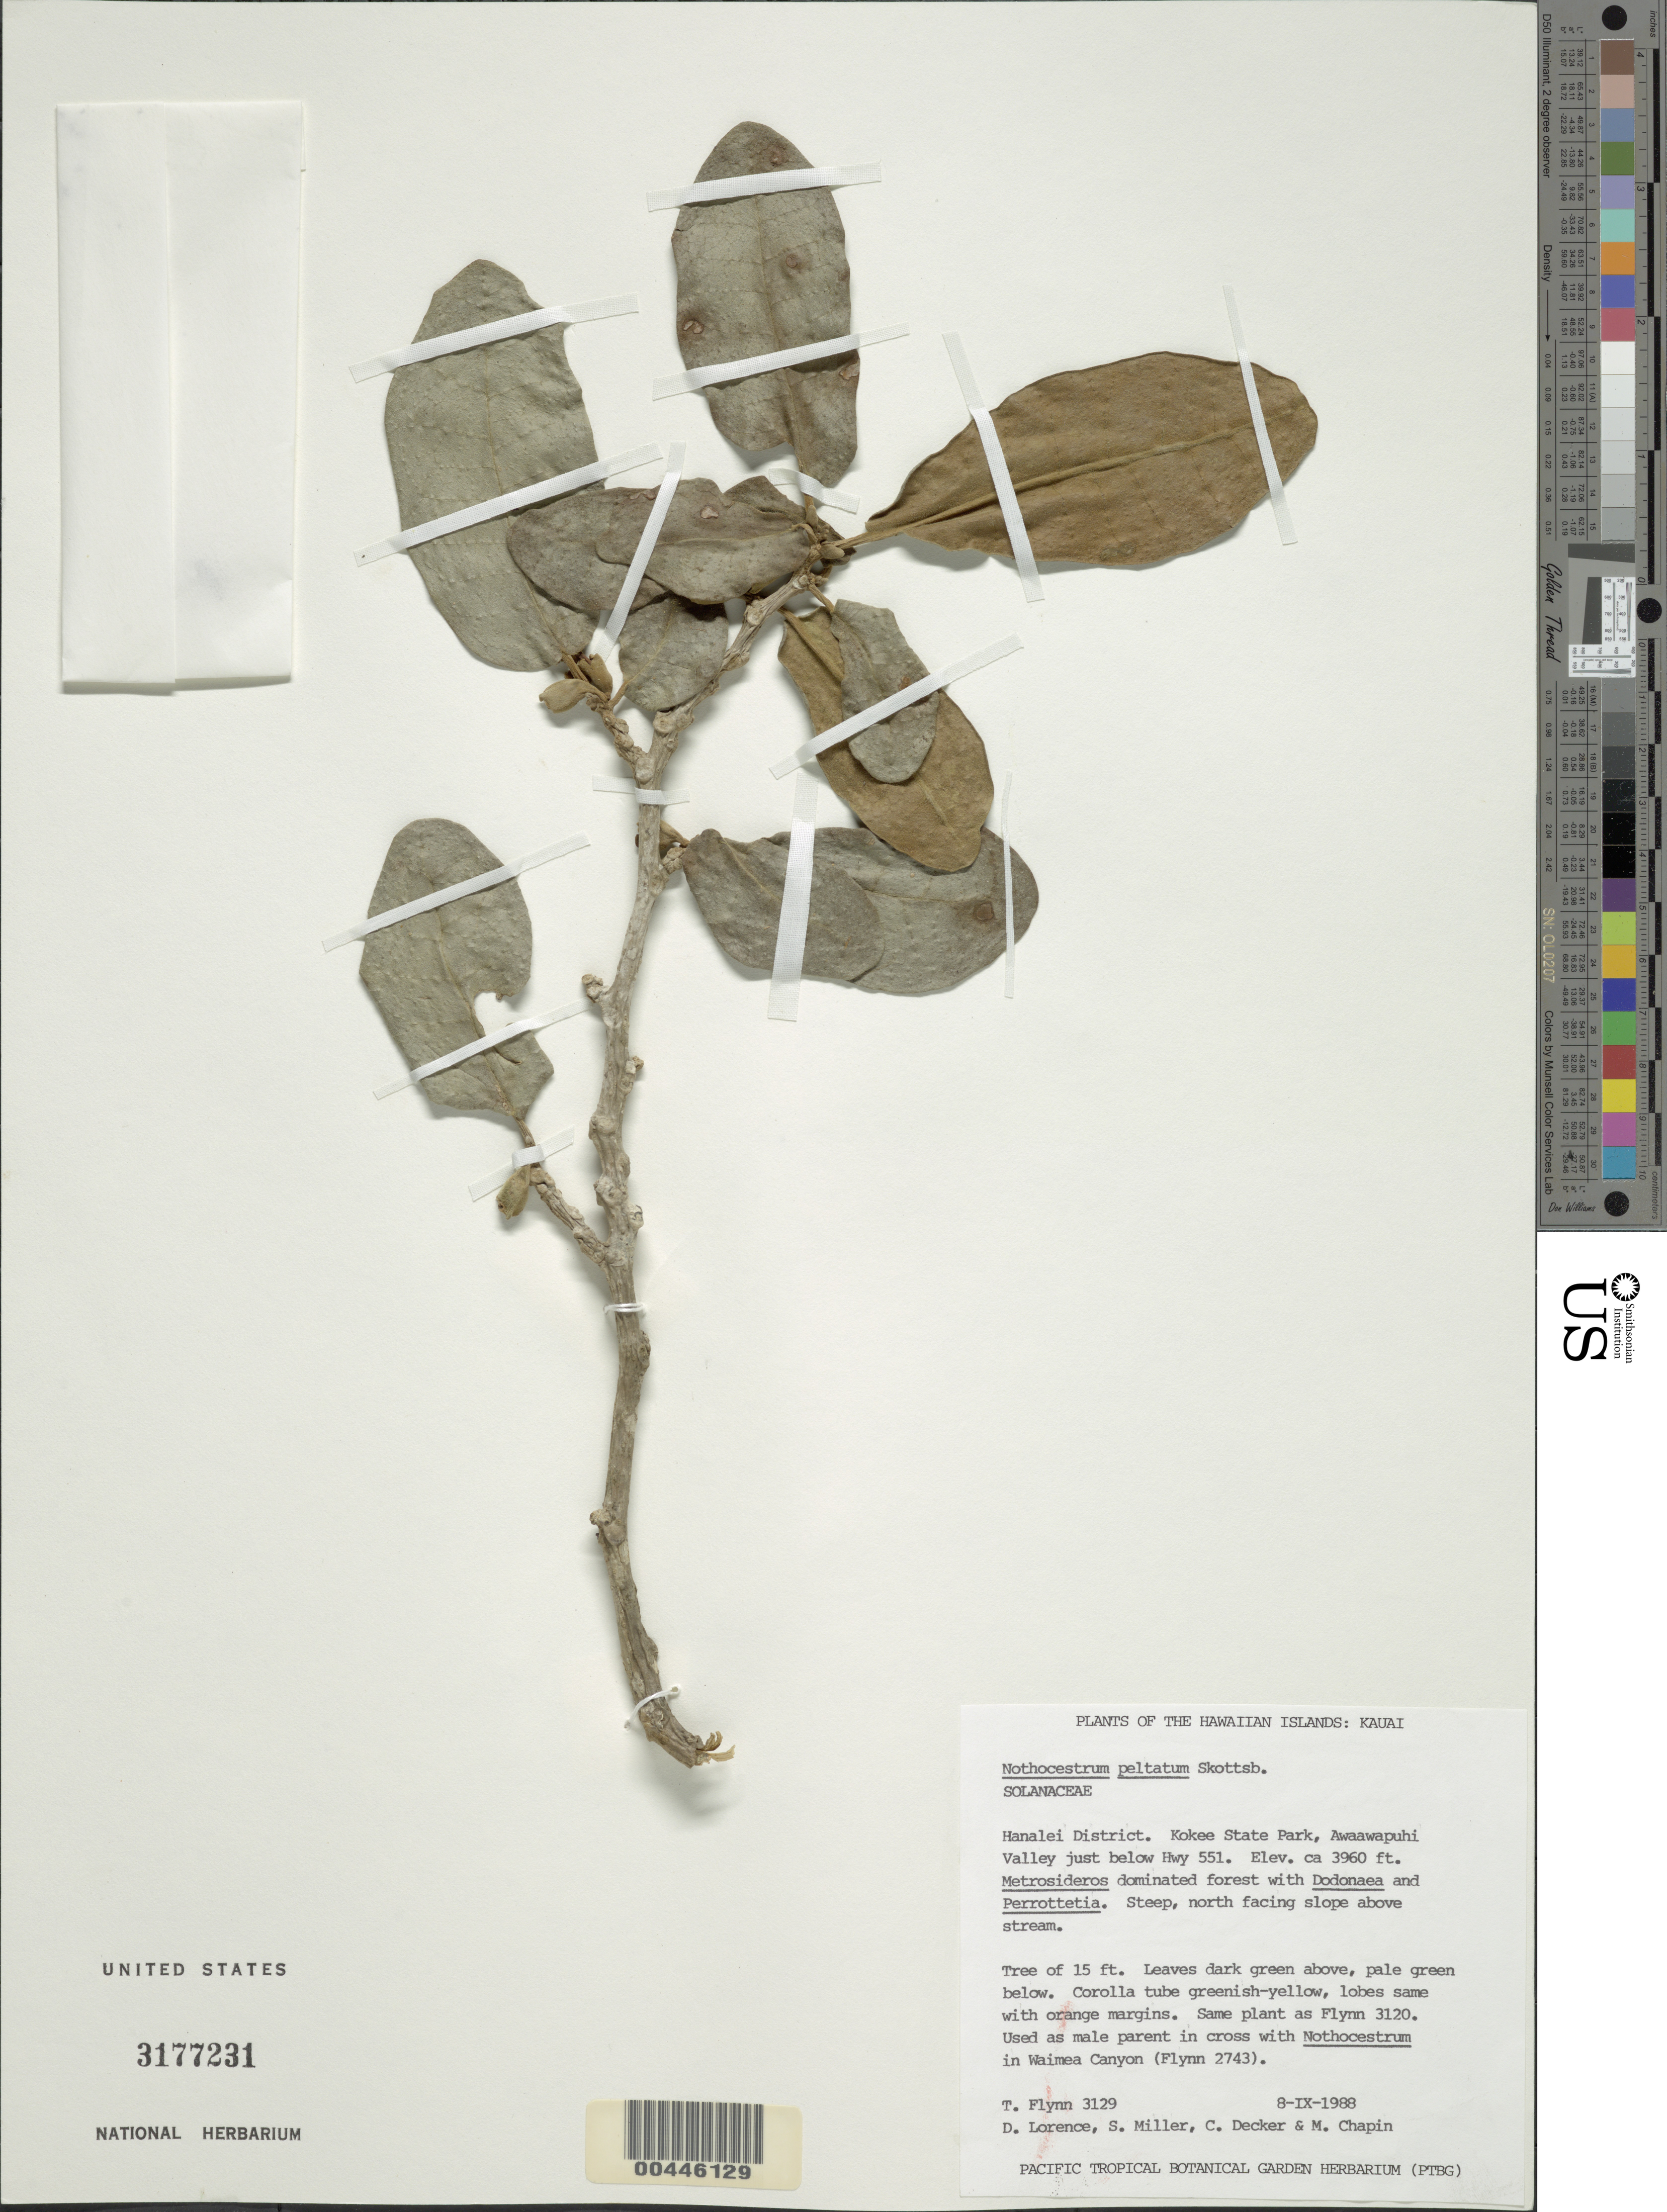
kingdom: Plantae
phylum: Tracheophyta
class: Magnoliopsida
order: Solanales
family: Solanaceae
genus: Nothocestrum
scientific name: Nothocestrum peltatum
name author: Skottsb.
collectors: T. W. Flynn, D. Lorence, S. Miller, C. Decker & M. Chapin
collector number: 3129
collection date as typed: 8 Sep 1988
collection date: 1988-09-08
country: United States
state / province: Hawaii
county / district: Kauai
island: Kaua'i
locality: Hanalei Dist., Kokee State Park, Awaawapuhi Valley just below Hwy 551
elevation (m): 1207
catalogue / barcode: US 3177231